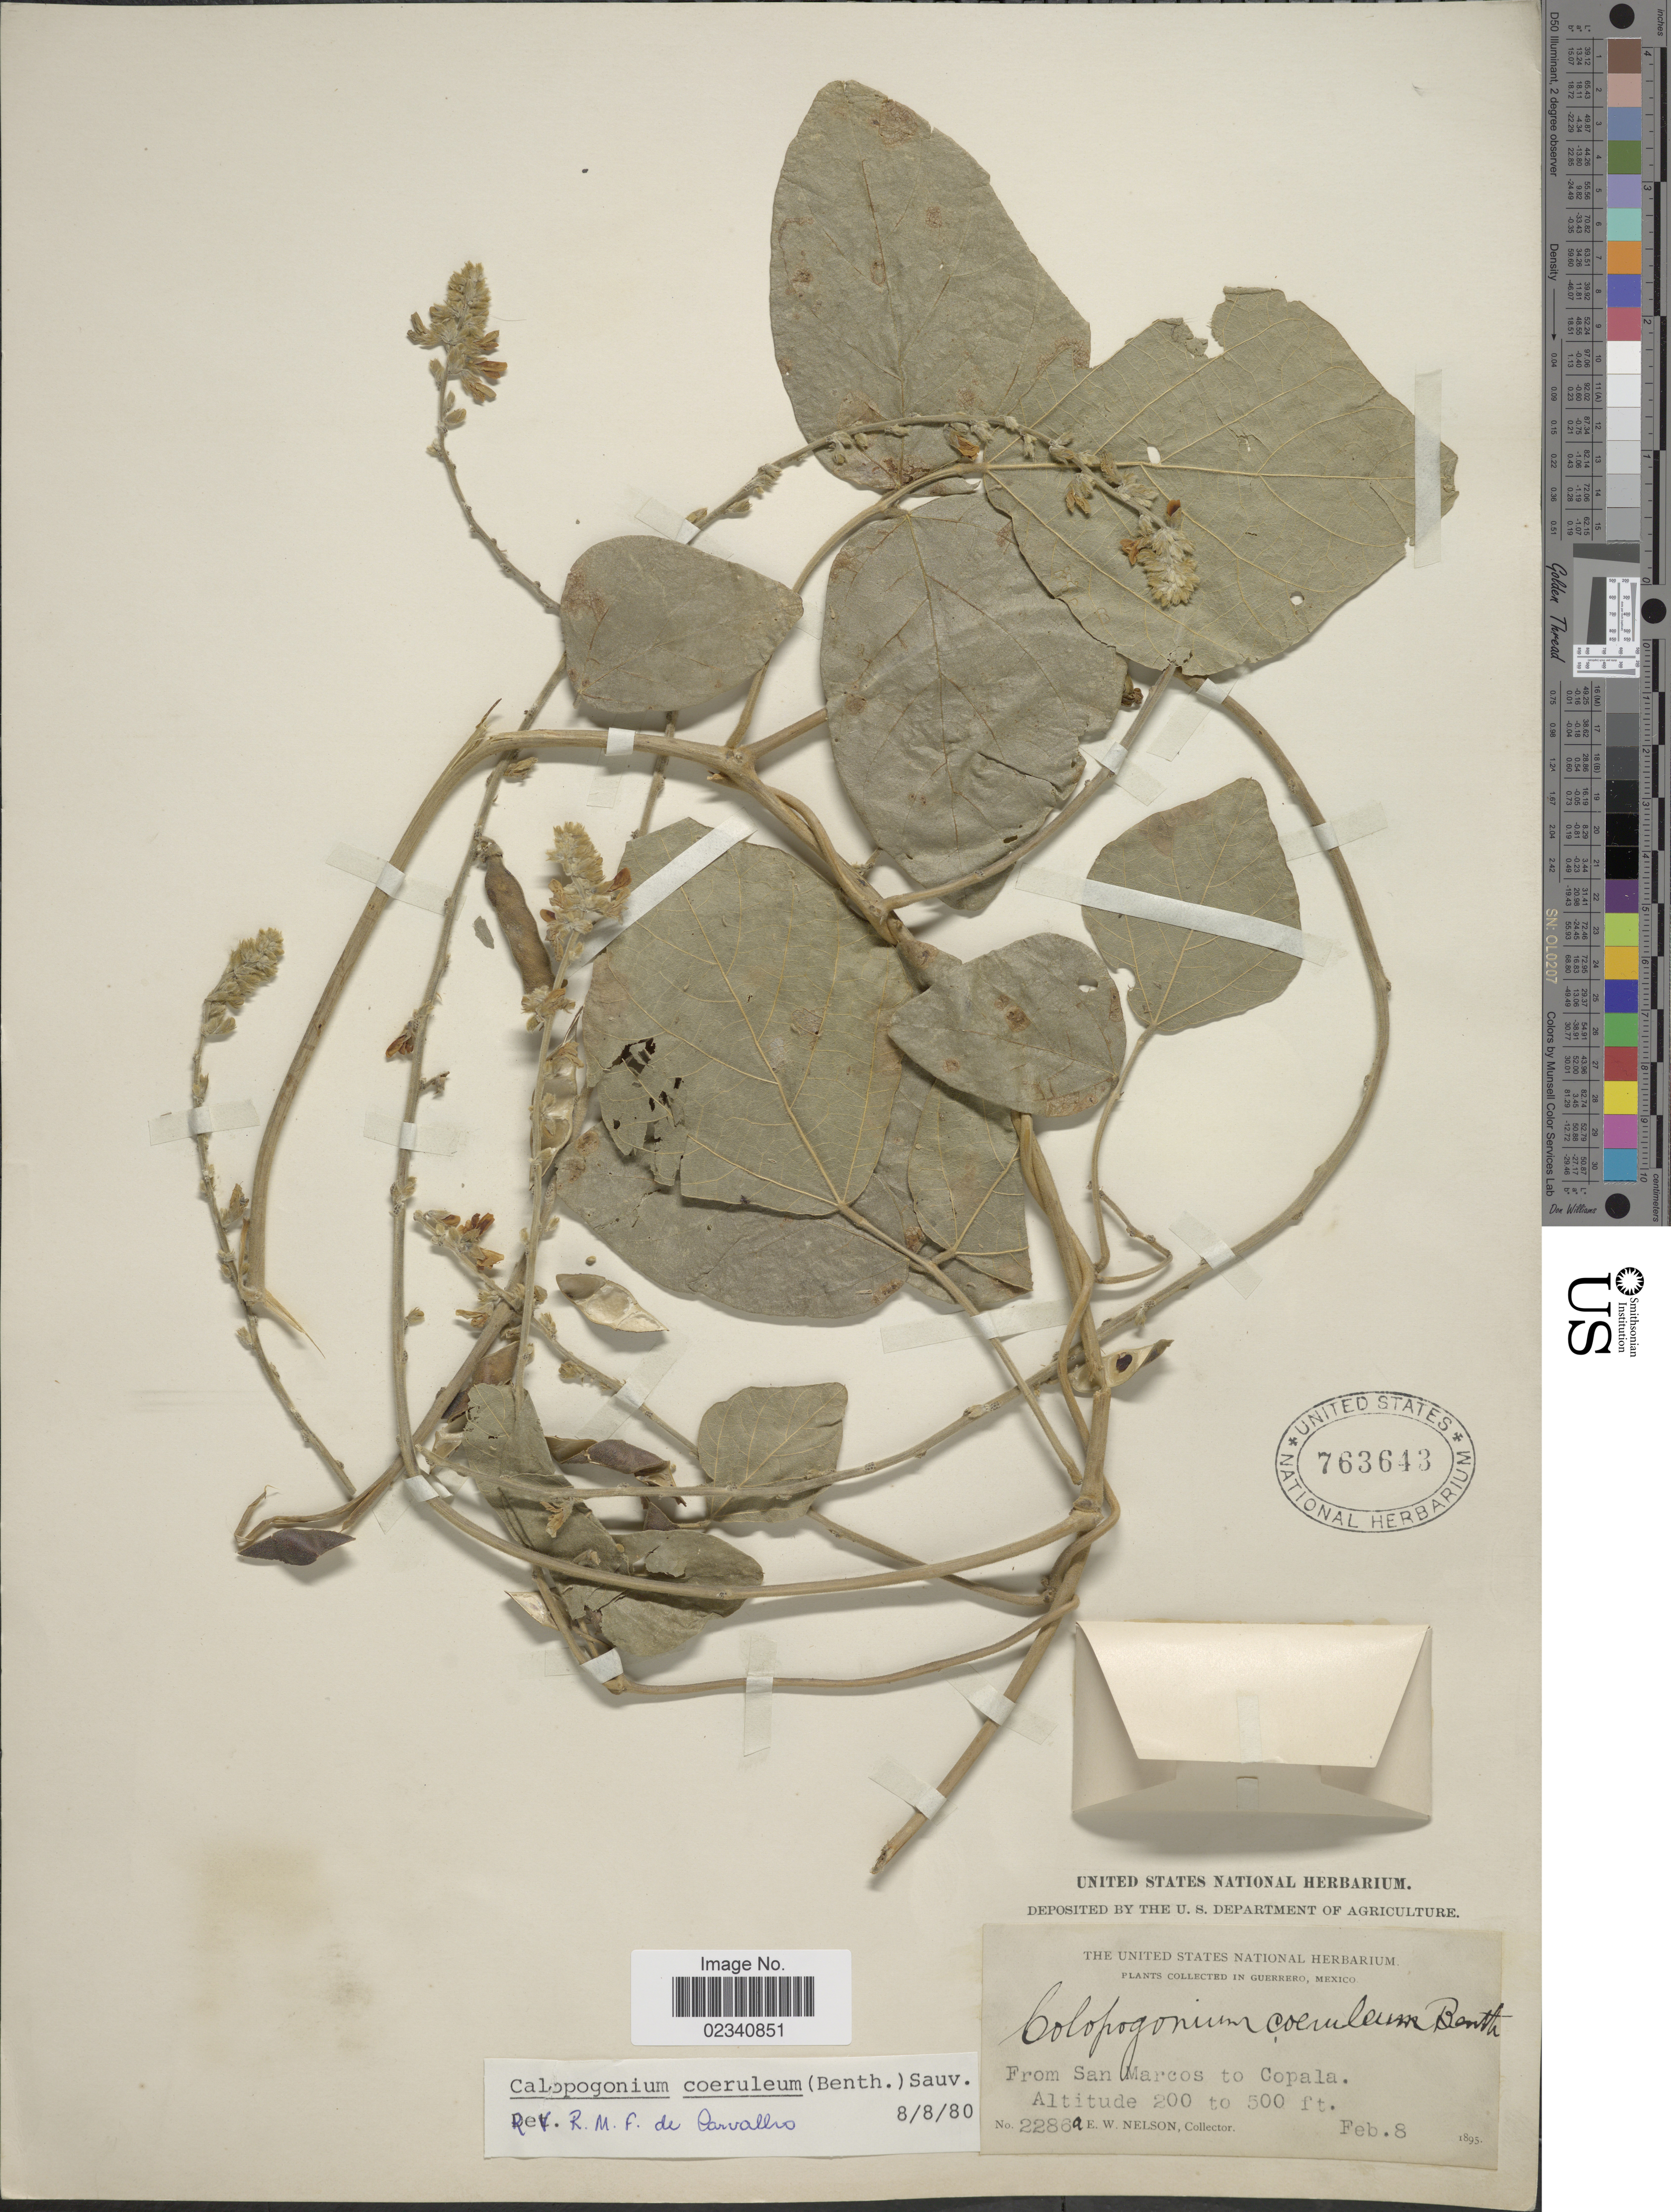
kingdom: Plantae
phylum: Tracheophyta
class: Magnoliopsida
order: Fabales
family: Fabaceae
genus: Calopogonium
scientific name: Calopogonium caeruleum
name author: (Benth.) C. Wright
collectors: E. W. Nelson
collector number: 2286a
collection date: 1895-02-08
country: Mexico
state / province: Guerrero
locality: From San Marcos to Copala.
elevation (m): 61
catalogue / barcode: US 763643